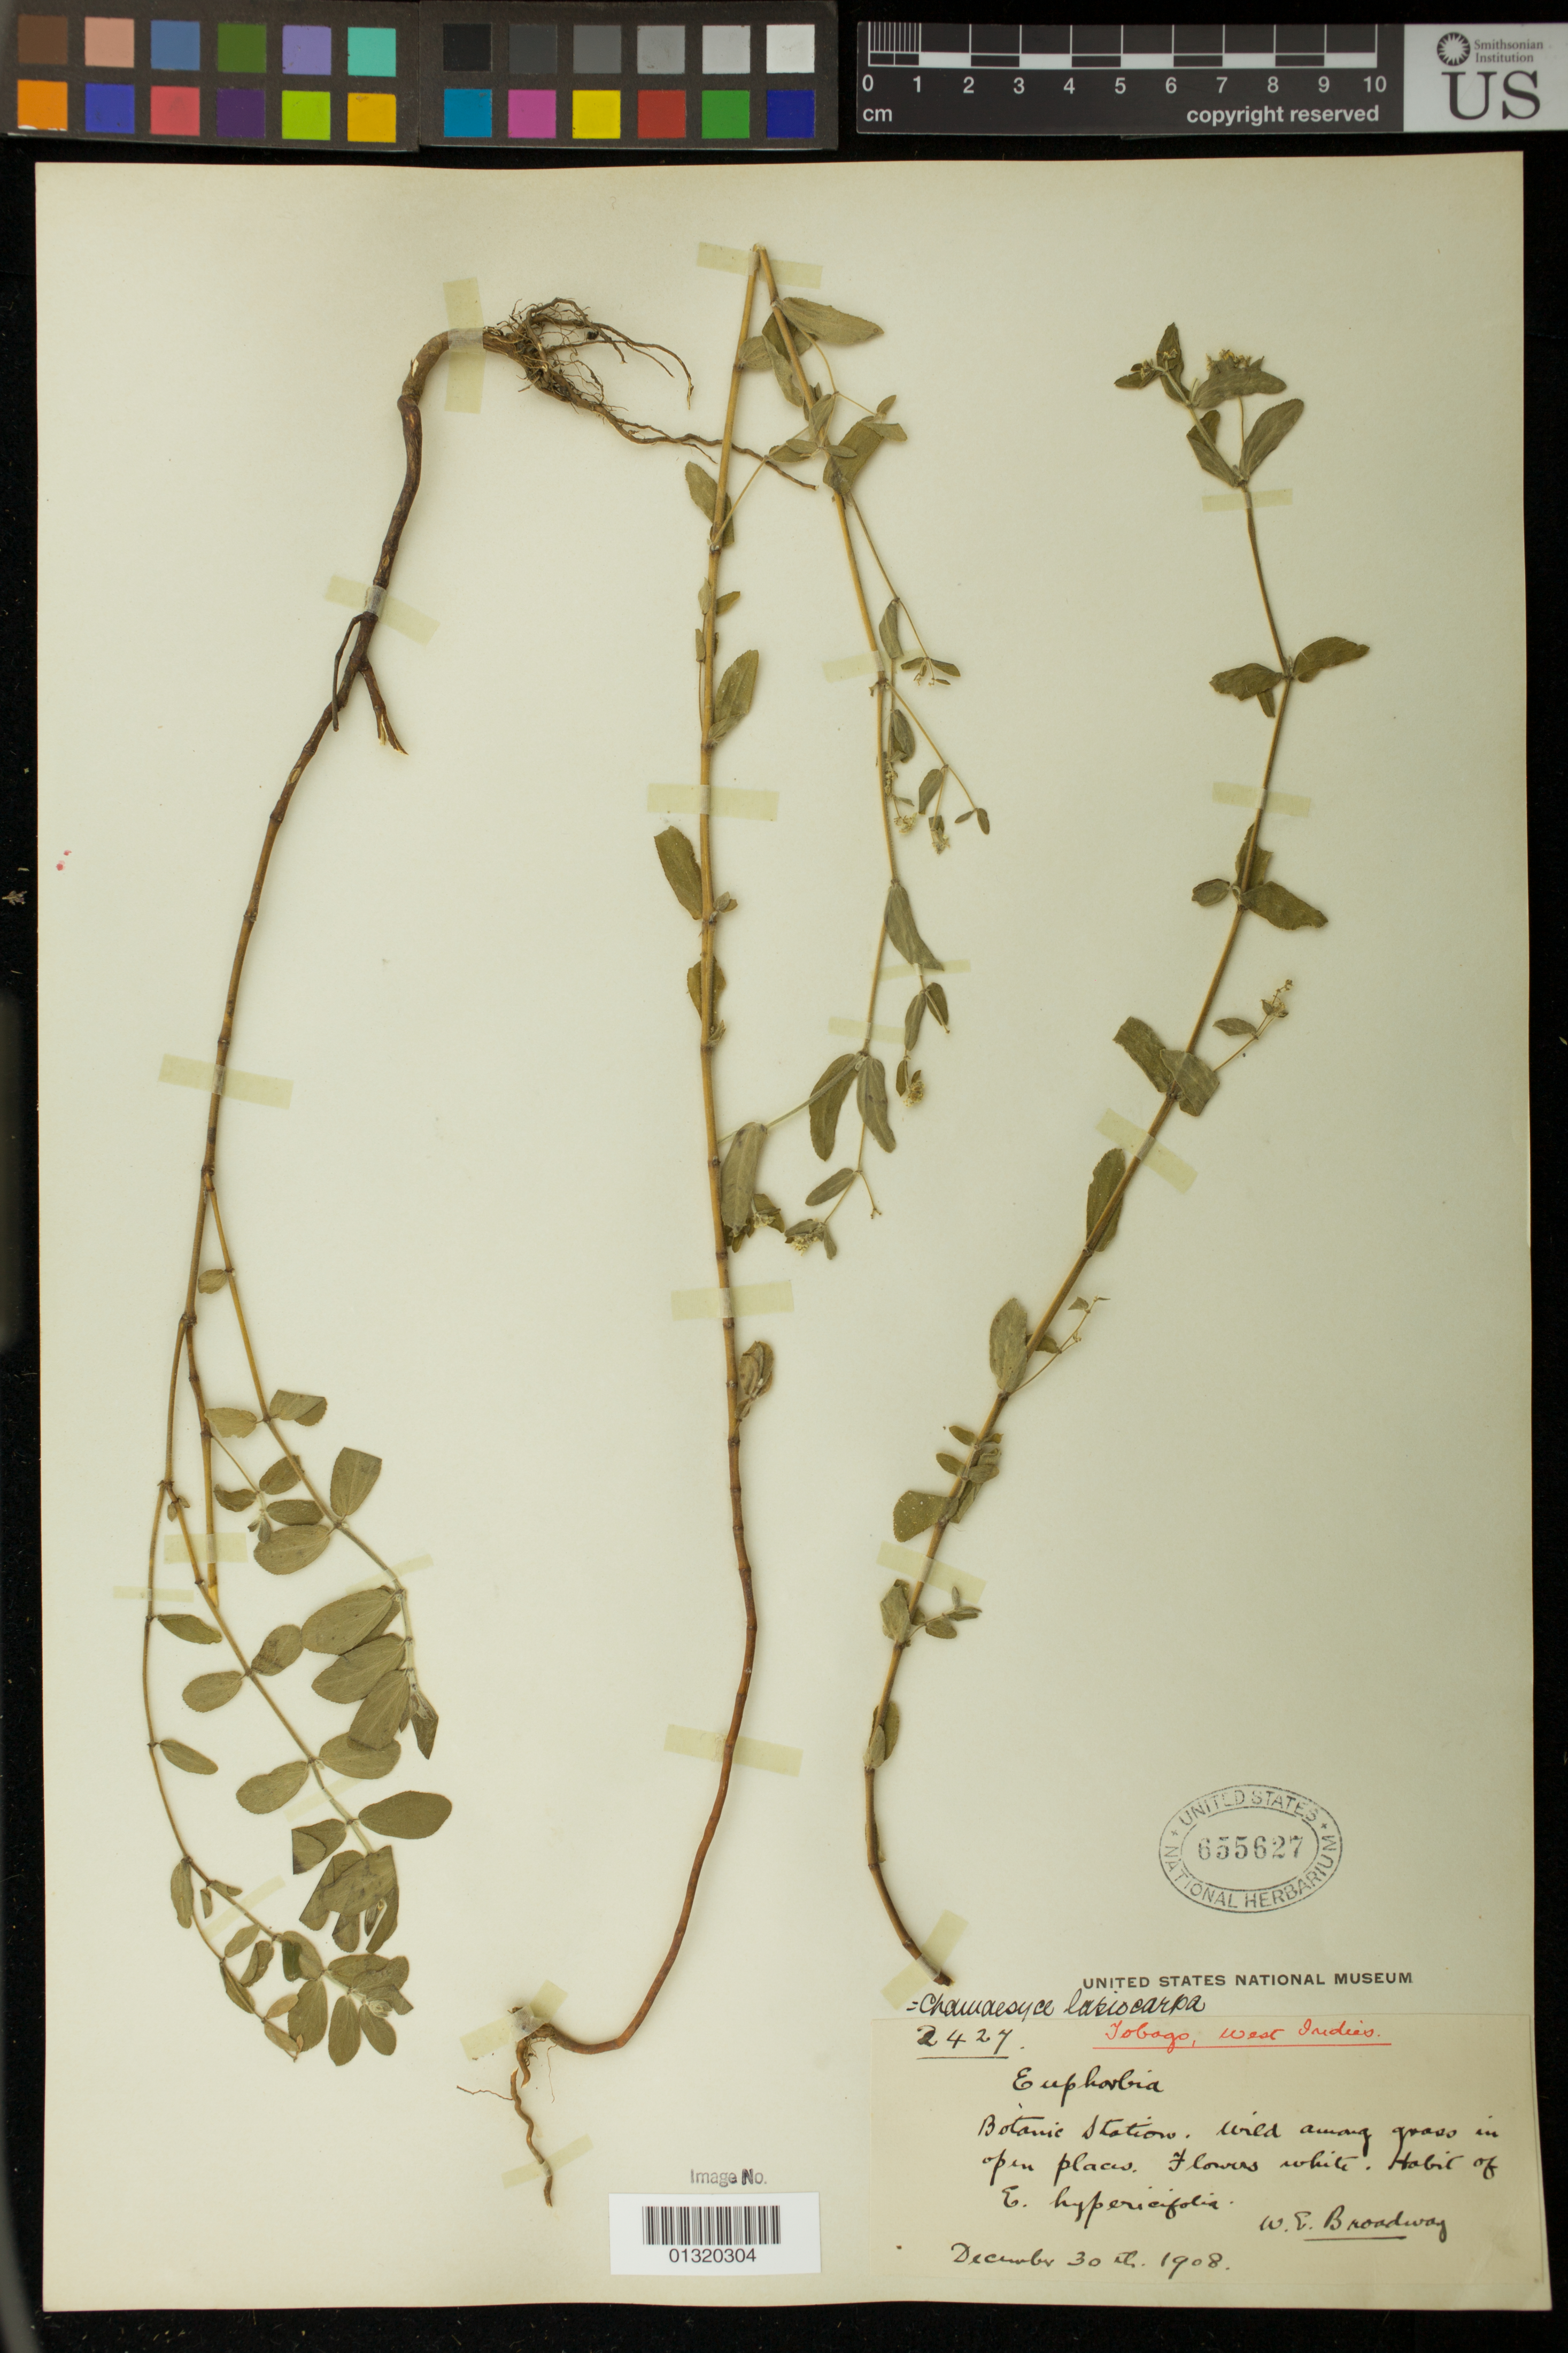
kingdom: Plantae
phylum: Tracheophyta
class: Magnoliopsida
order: Malpighiales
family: Euphorbiaceae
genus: Euphorbia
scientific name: Euphorbia lasiocarpa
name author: Klotzsch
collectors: W. E. Broadway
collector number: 2427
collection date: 1908-12-30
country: Trinidad and Tobago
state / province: Tobago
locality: Botanic Station.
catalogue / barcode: US 655627